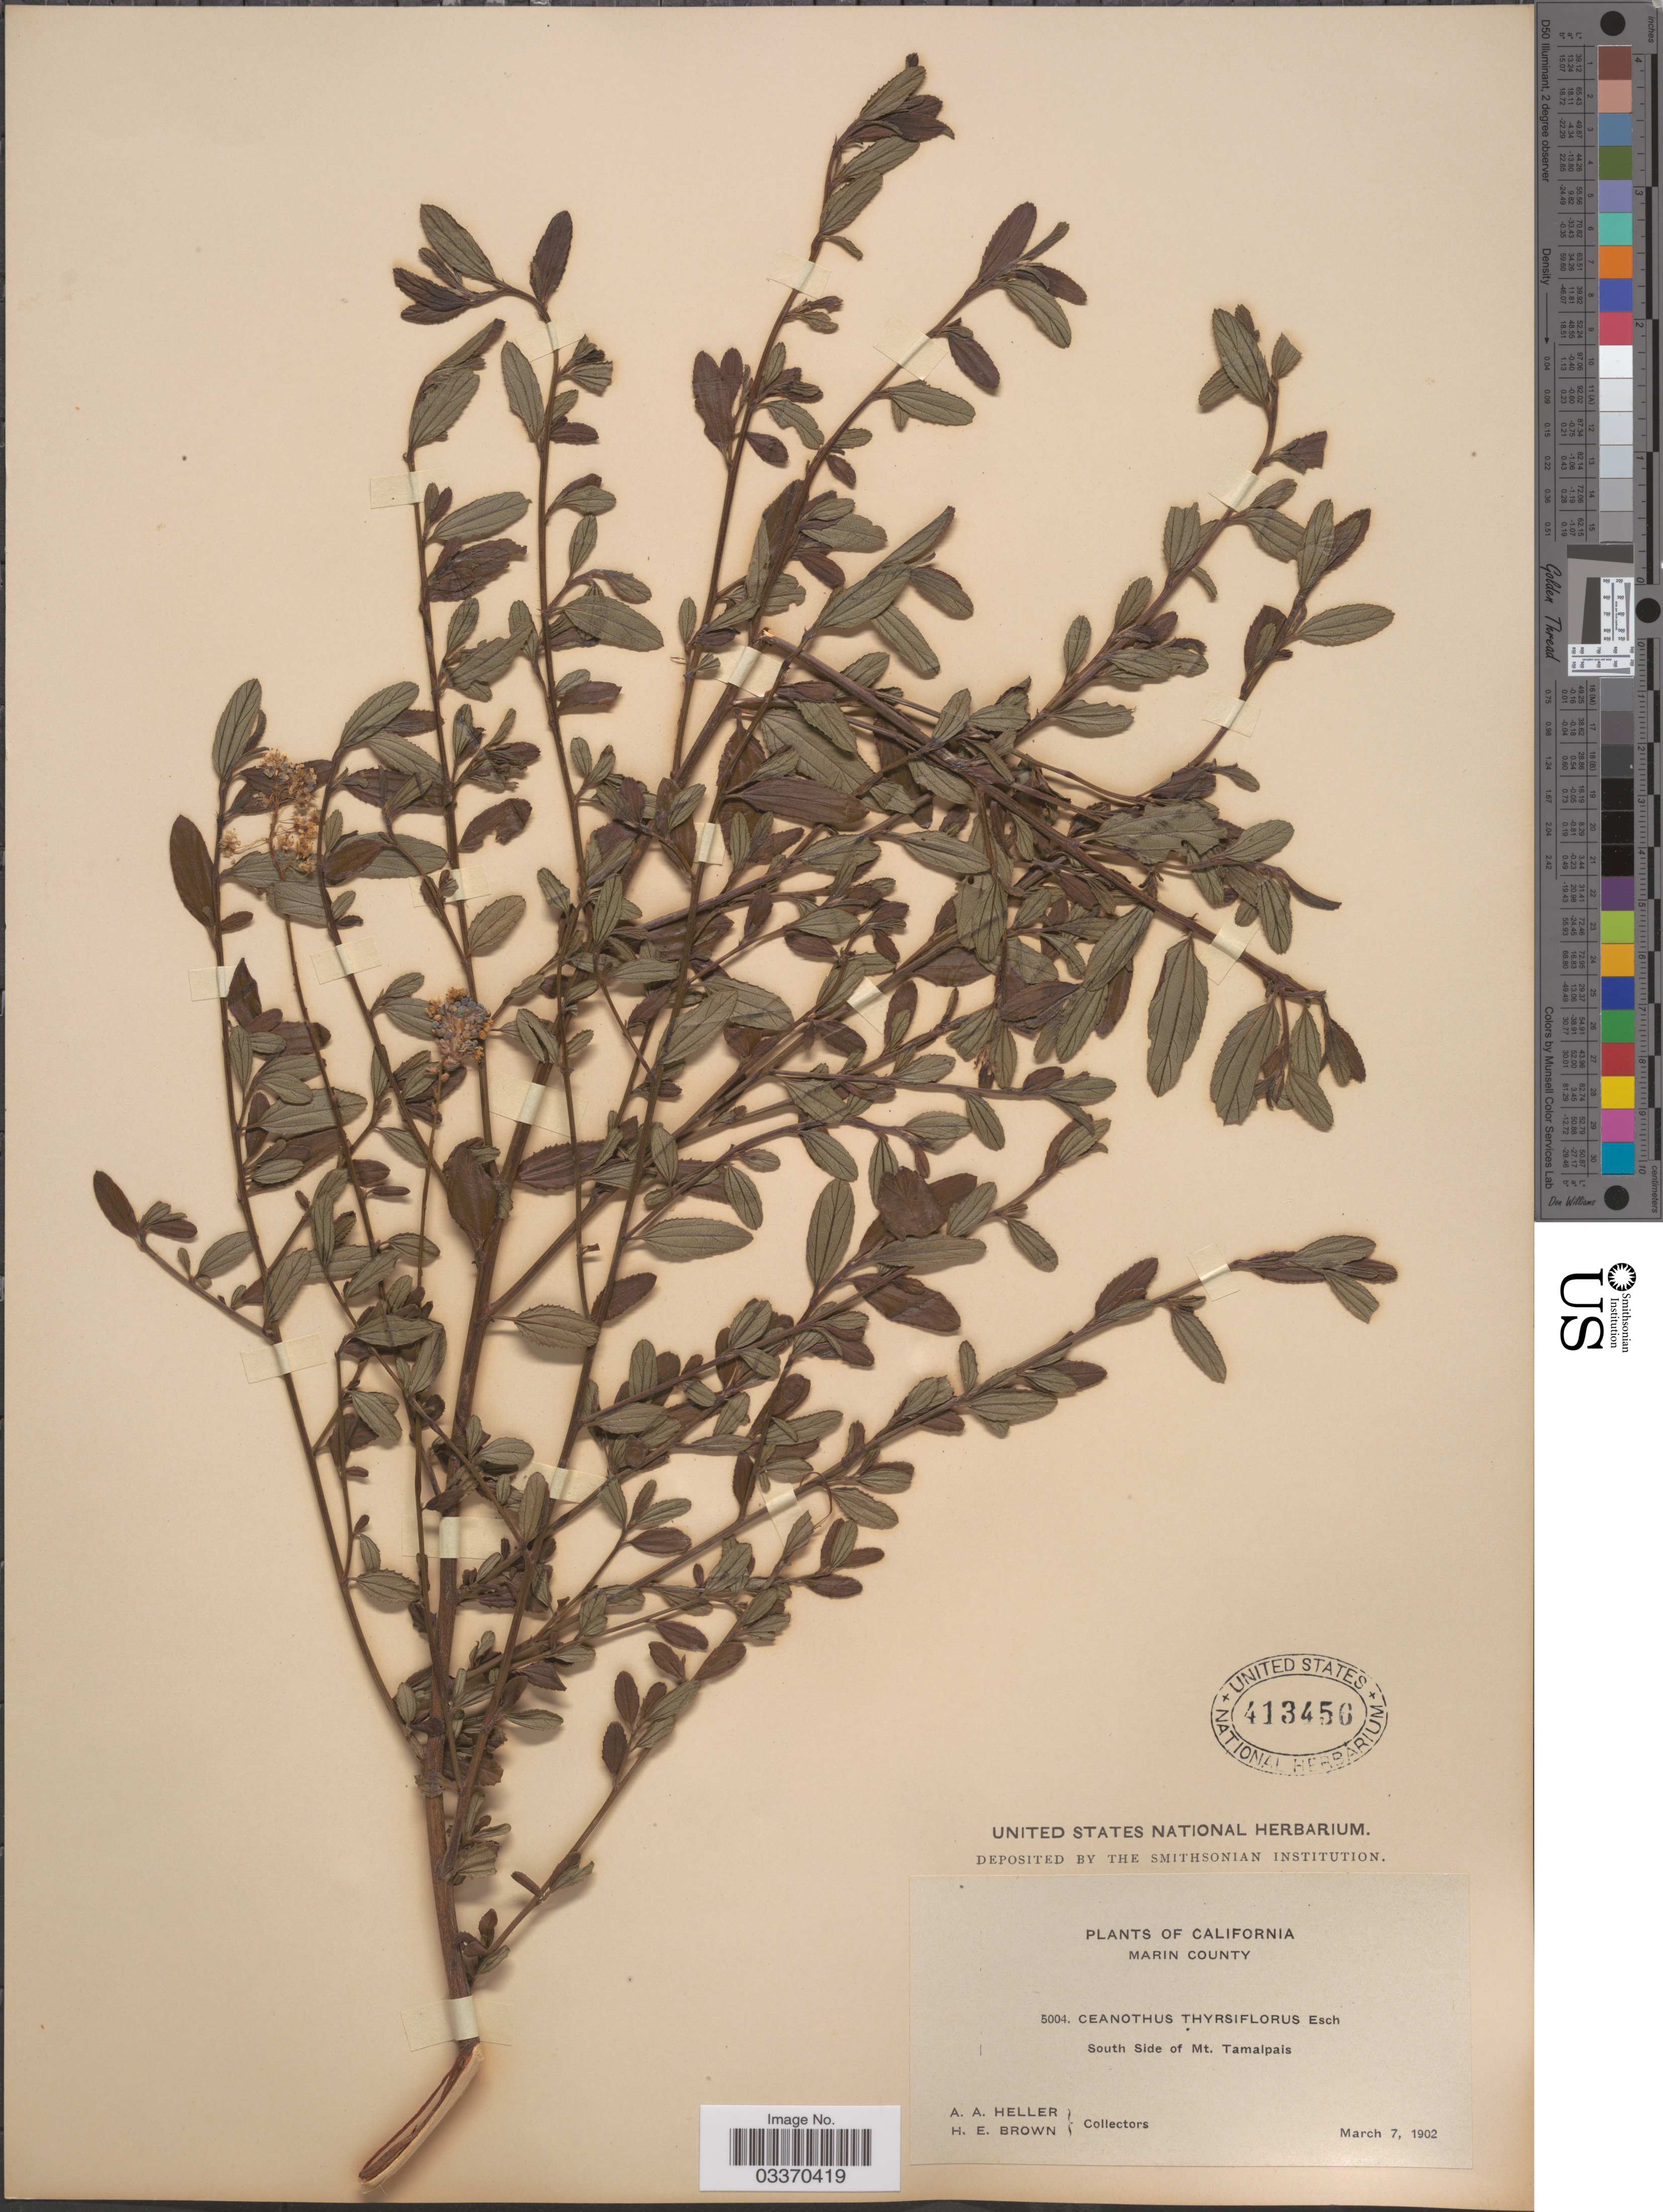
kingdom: Plantae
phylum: Tracheophyta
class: Magnoliopsida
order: Rosales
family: Rhamnaceae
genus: Ceanothus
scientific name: Ceanothus thyrsiflorus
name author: Eschsch.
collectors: A. A. Heller & H. E. Brown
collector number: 5004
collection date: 1902-03-07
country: United States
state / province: California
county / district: Marin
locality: Marin County. South Side of Mt. Tamalpais.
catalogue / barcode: US 413456